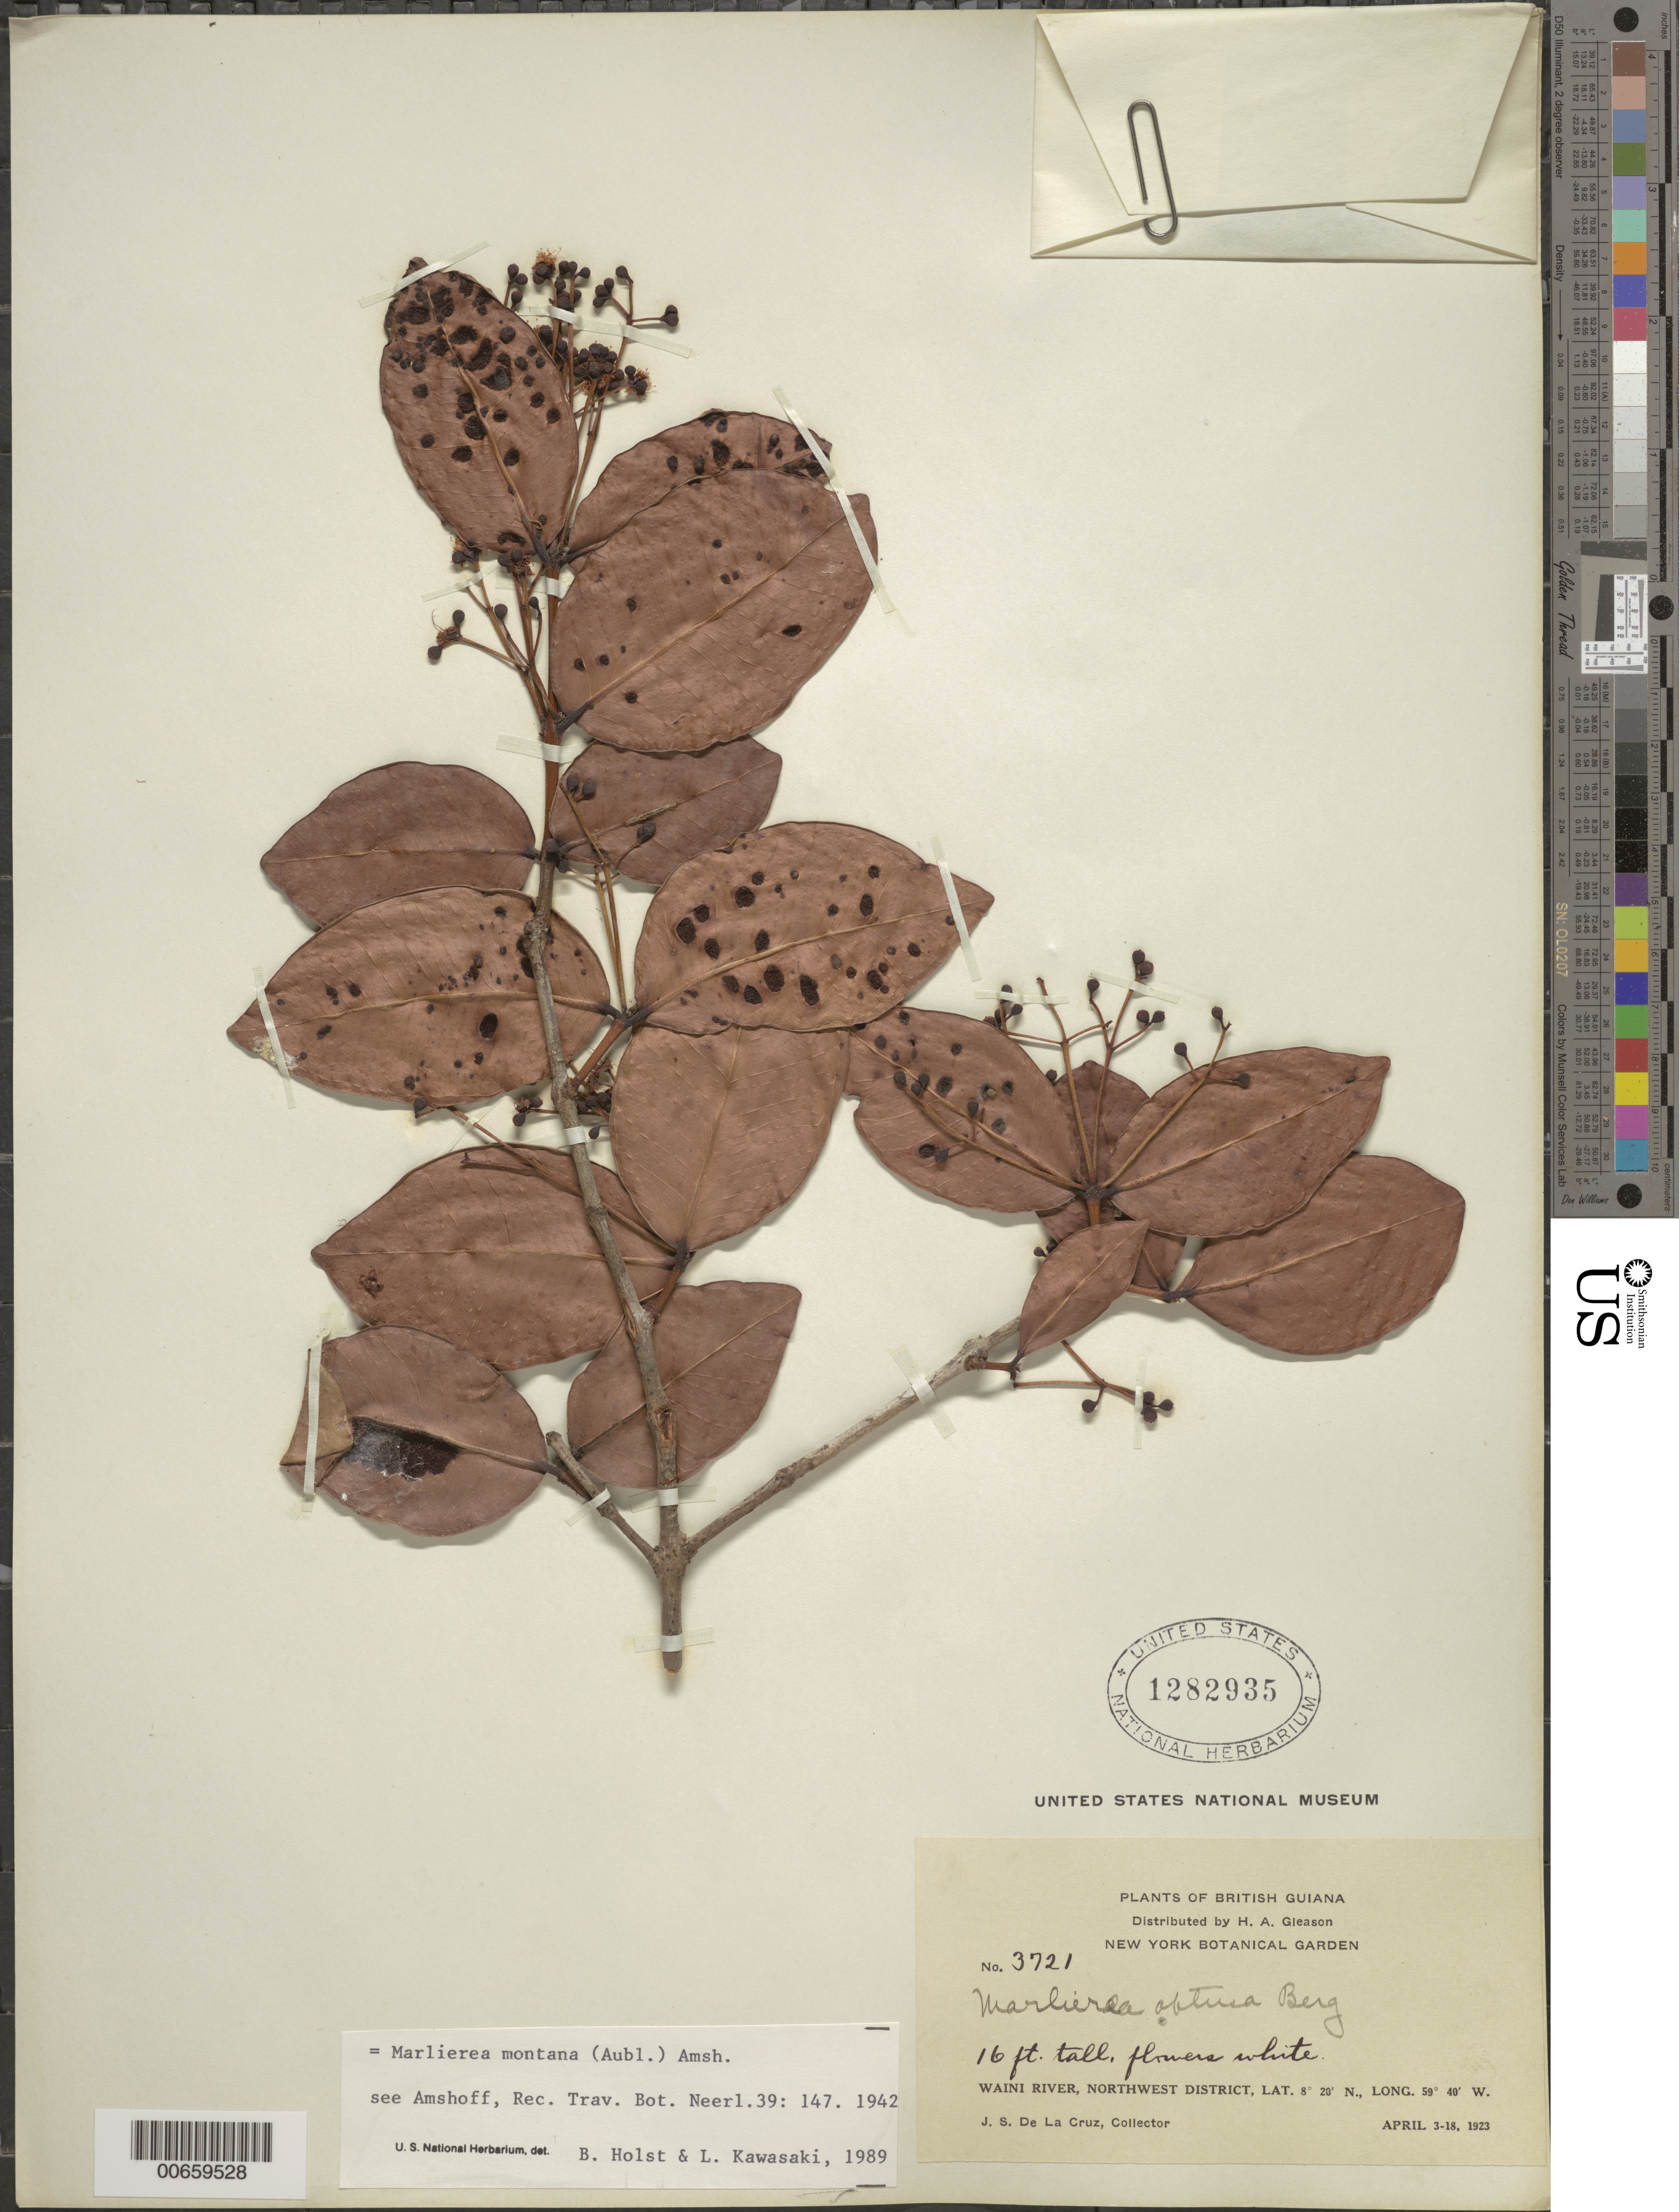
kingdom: Plantae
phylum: Tracheophyta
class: Magnoliopsida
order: Myrtales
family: Myrtaceae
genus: Myrcia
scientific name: Myrcia neomontana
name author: E. Lucas & C.E. Wilson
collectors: J. S. de la Cruz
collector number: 3721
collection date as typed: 3-Apr-23 to 18-Apr-23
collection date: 1923-04-03/1923-04-18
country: Guyana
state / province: Barima-Waini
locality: Waini R., NW District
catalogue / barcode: US 1282935